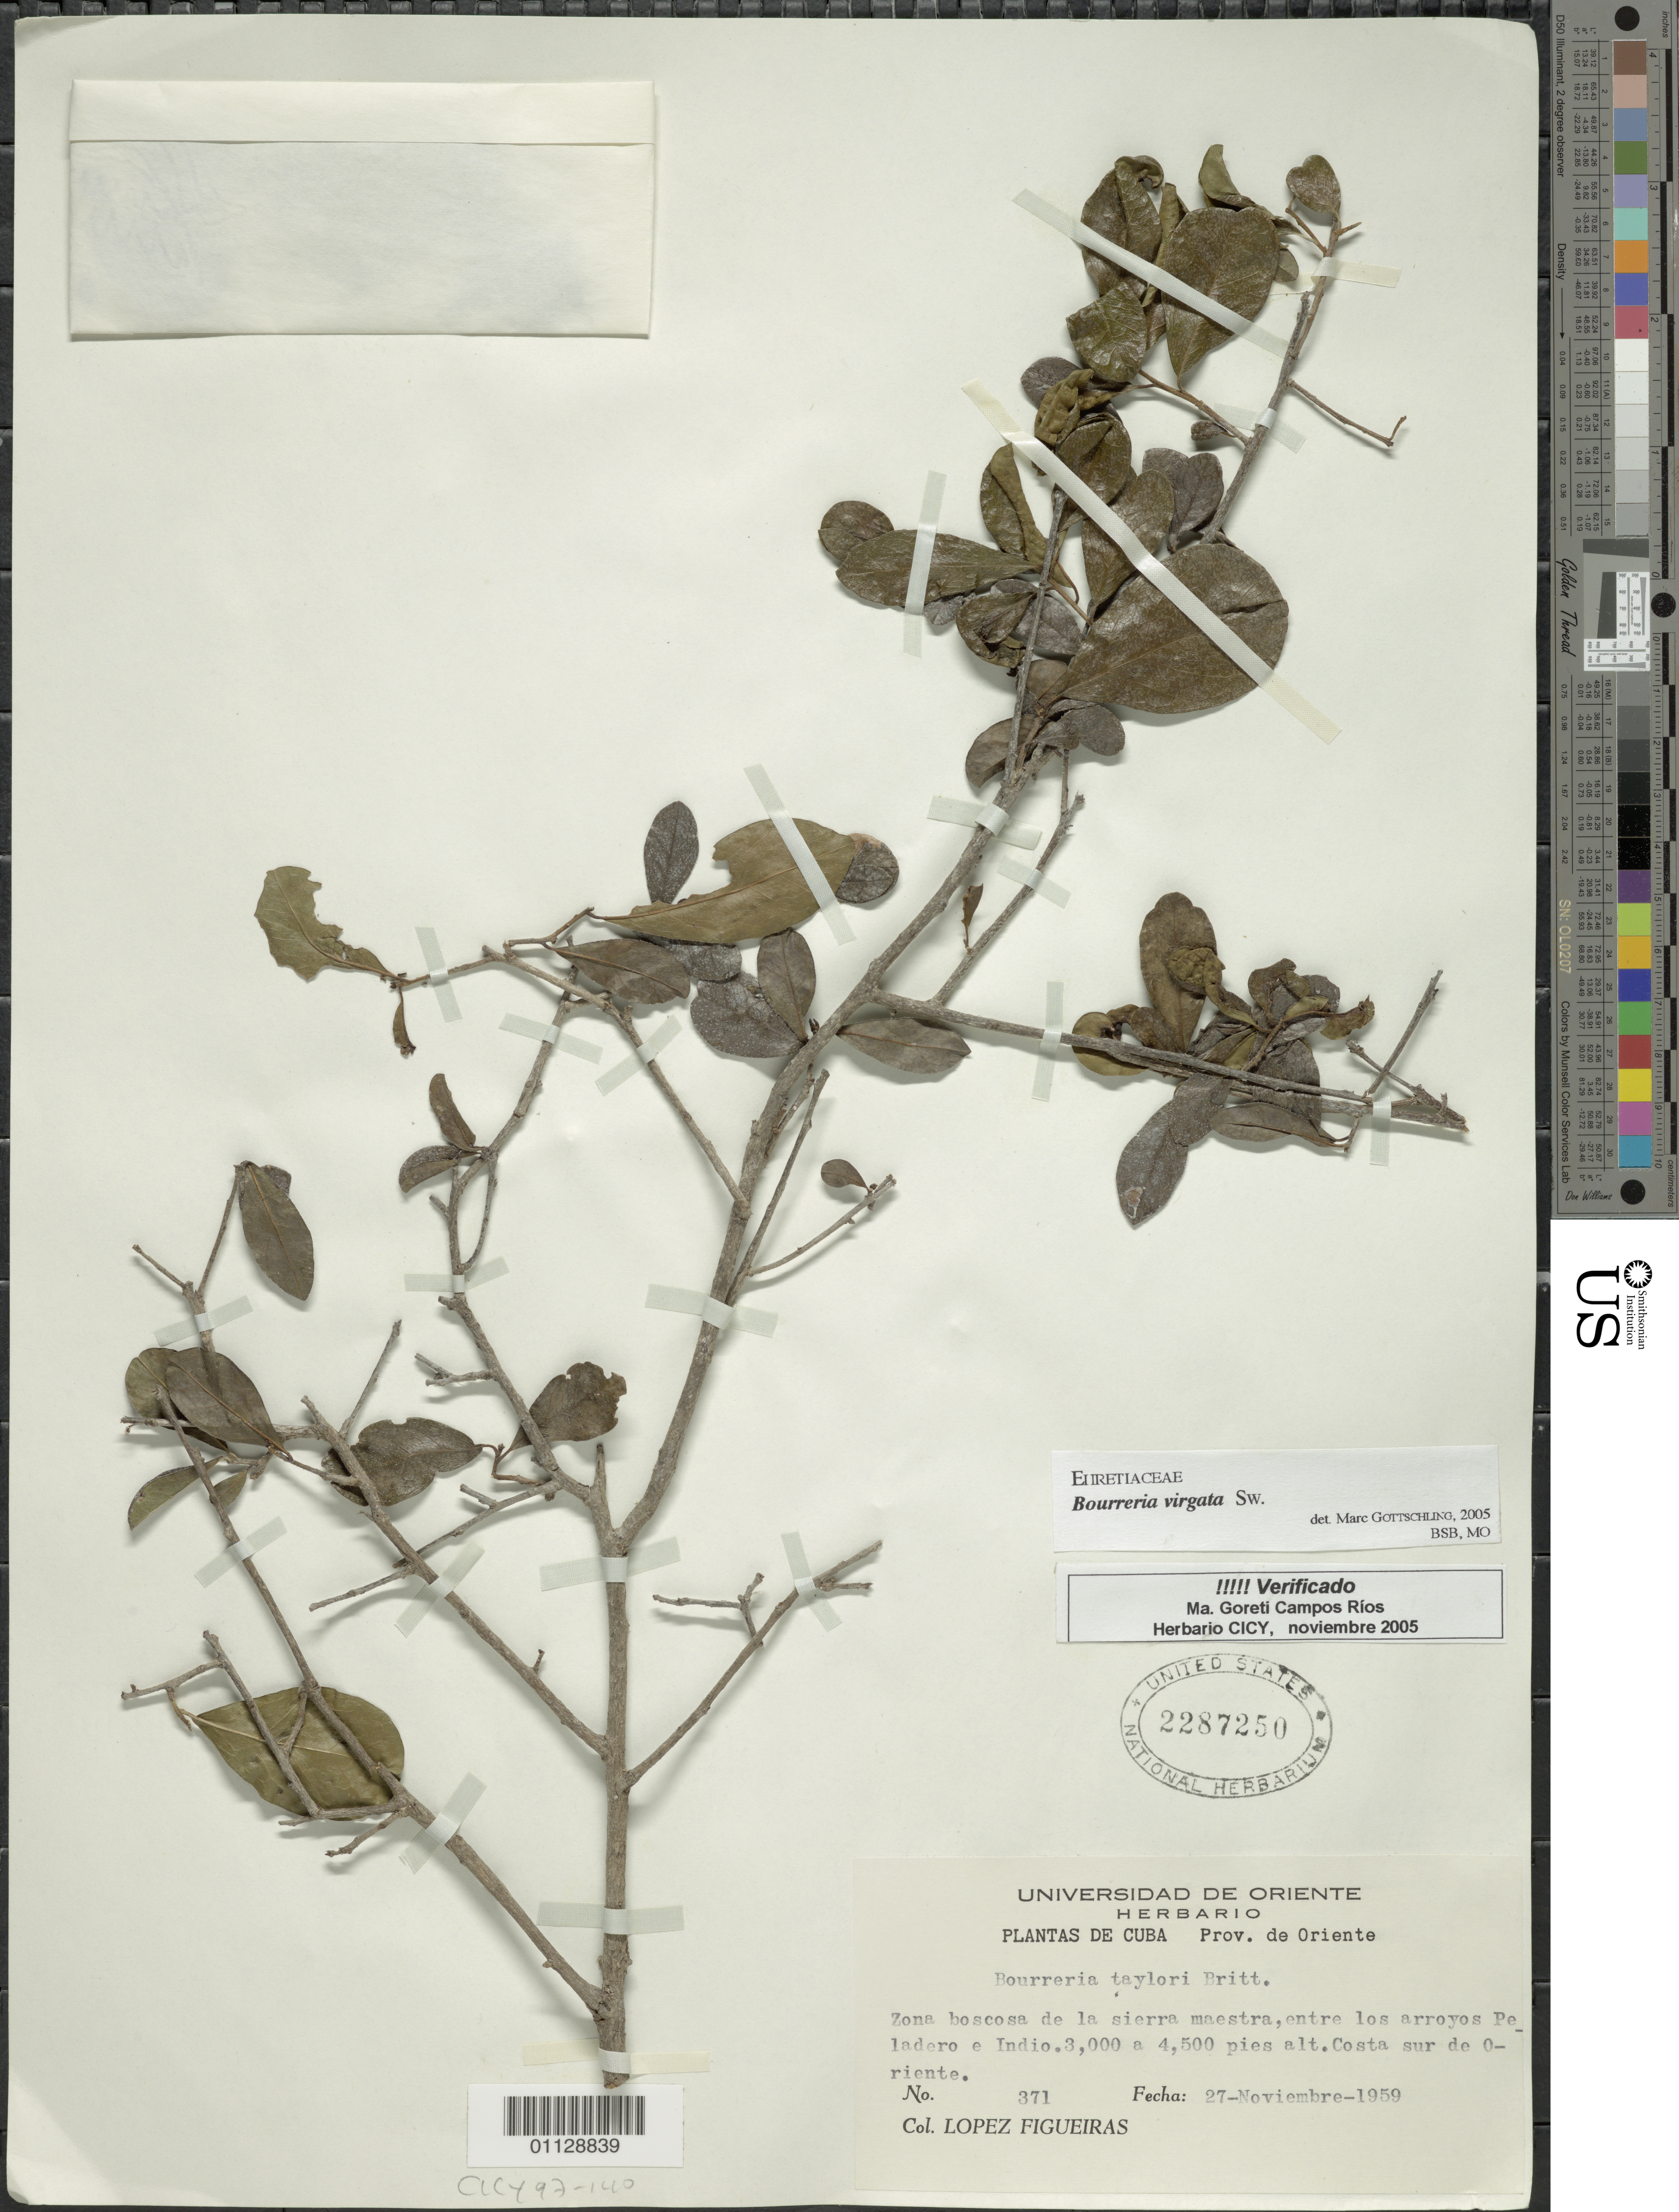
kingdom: Plantae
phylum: Tracheophyta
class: Magnoliopsida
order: Boraginales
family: Ehretiaceae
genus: Bourreria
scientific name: Bourreria virgata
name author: (Sw.) G. Don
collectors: M. López Figueiras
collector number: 371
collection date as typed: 26 Nov 1959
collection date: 1959-11-26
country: Cuba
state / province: Oriente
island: Cuba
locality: Wooded Area in Sierra Maestra between streams and Indian Peladero. Located in the south east coast area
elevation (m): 914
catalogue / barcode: US 2287250